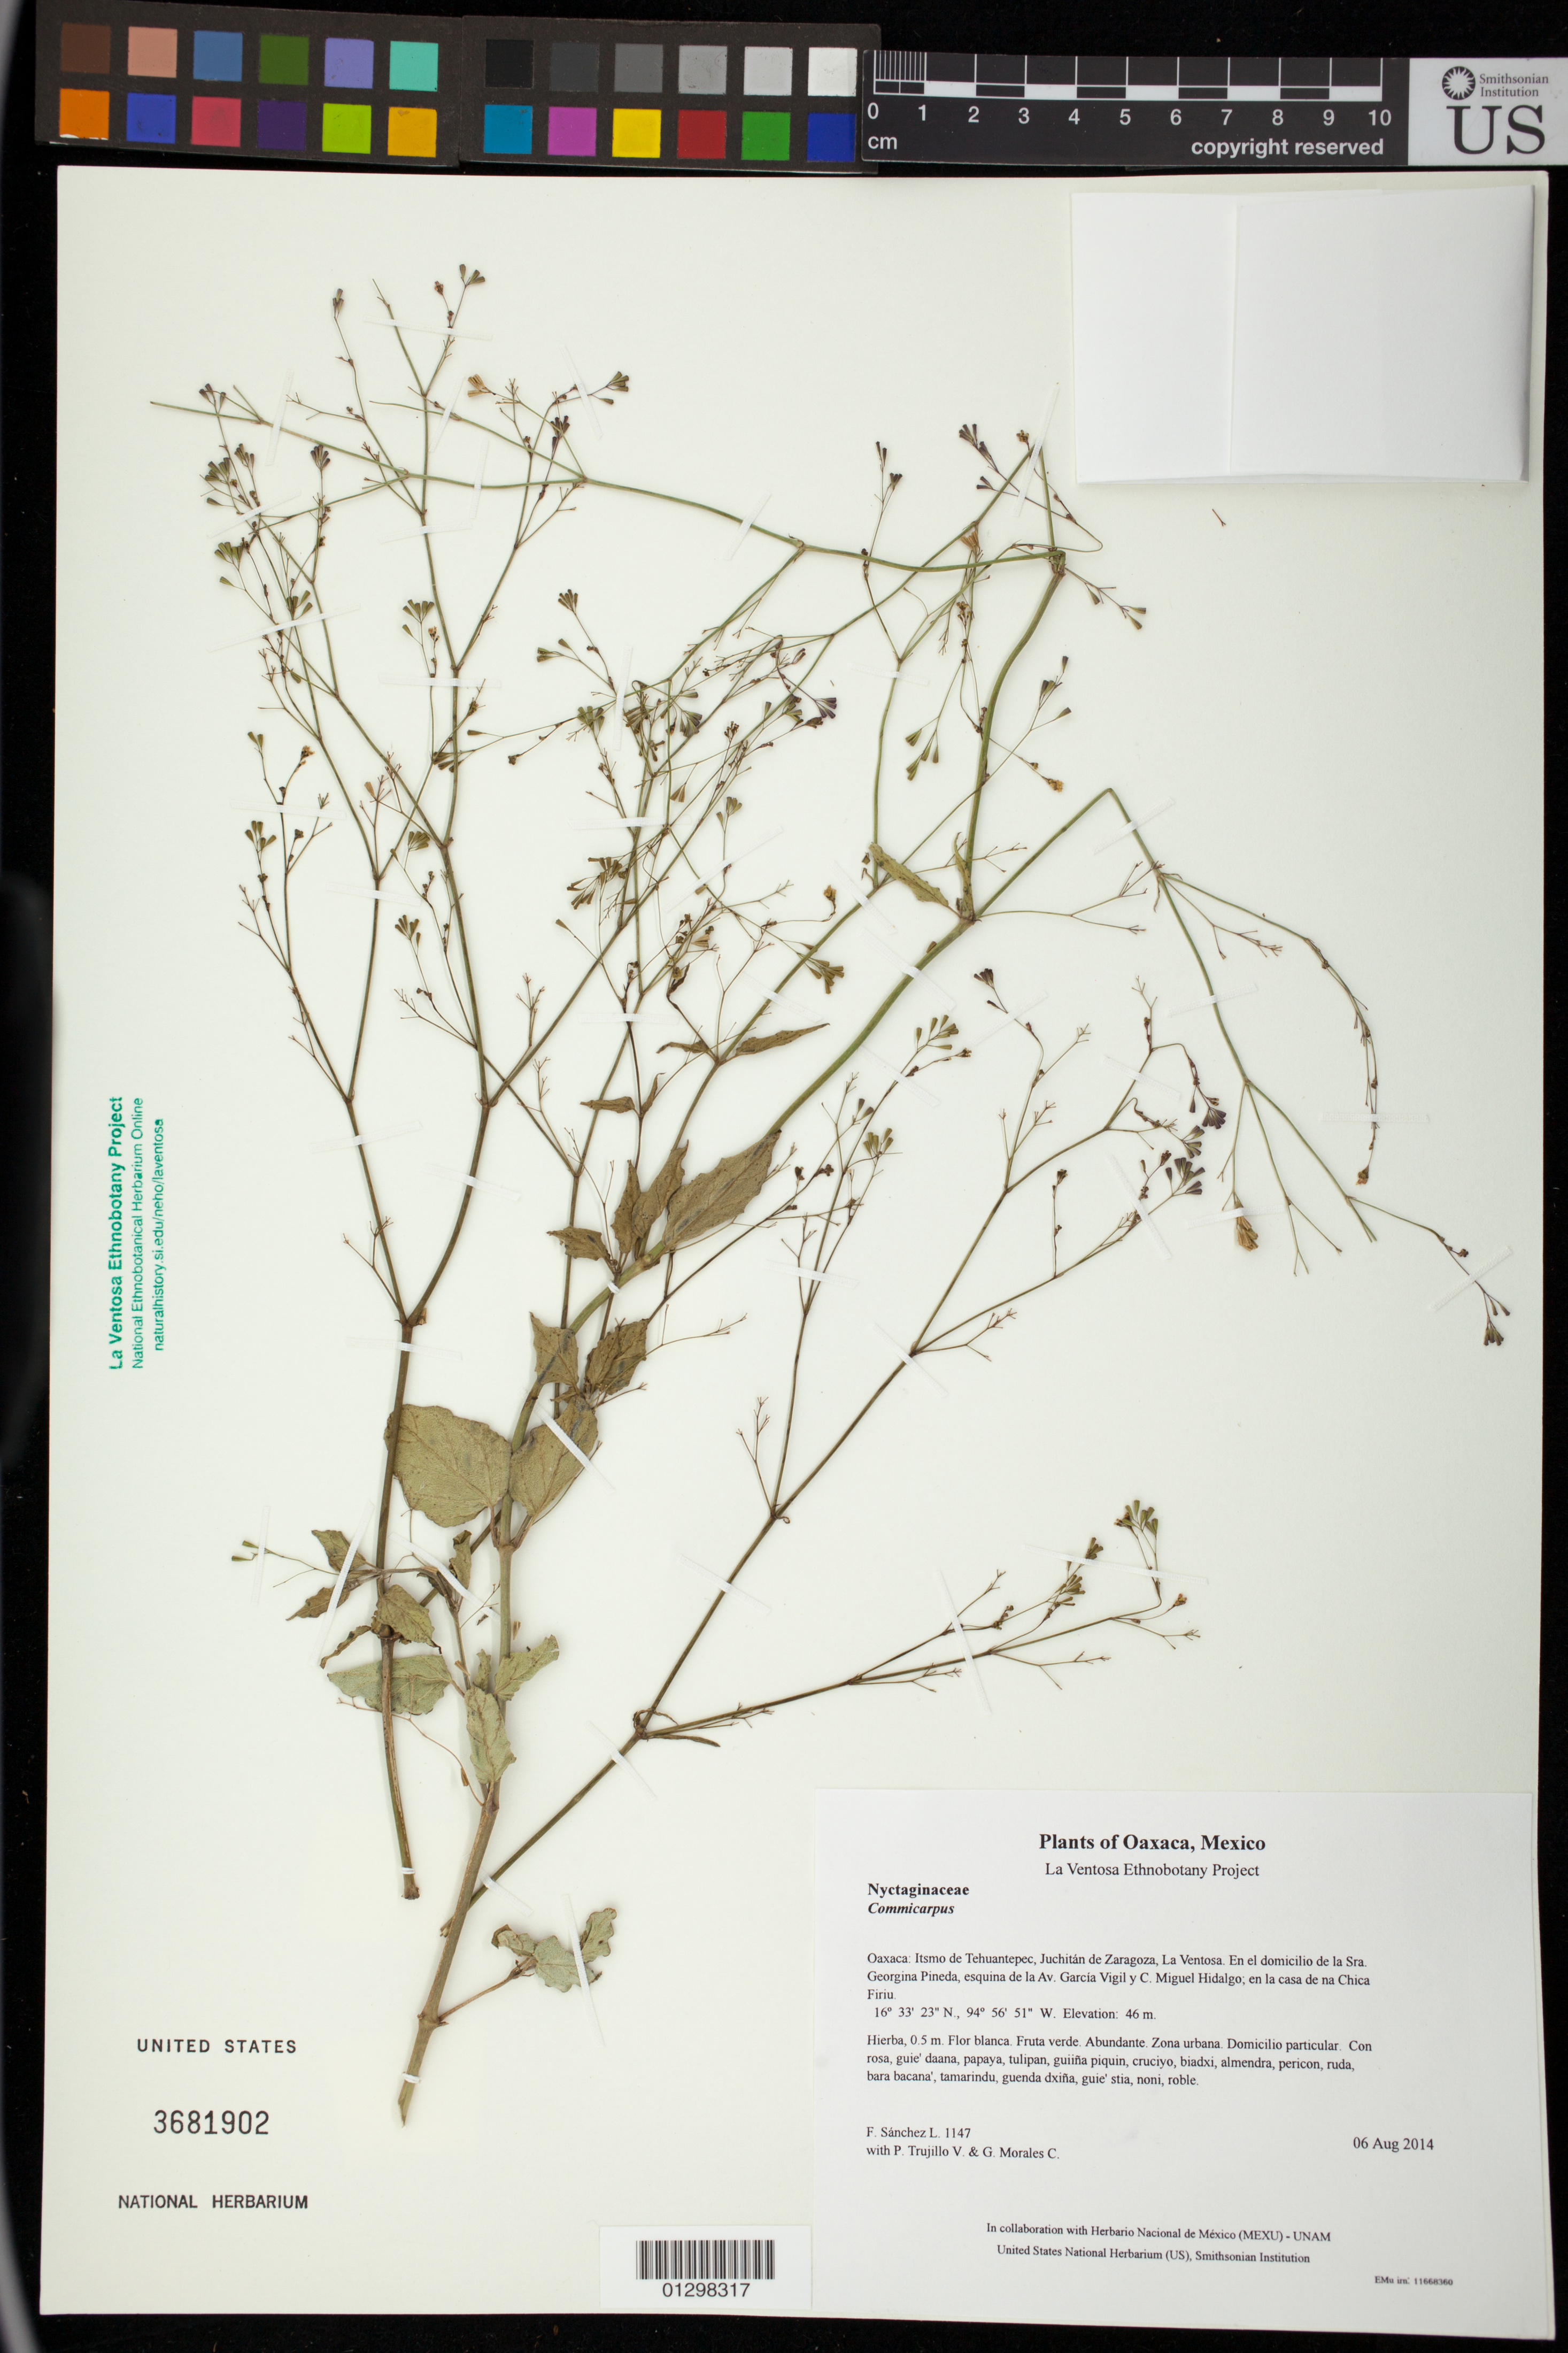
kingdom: Plantae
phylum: Tracheophyta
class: Magnoliopsida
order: Caryophyllales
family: Nyctaginaceae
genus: Boerhavia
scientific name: Boerhavia erecta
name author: L.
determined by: Lot, Emily J.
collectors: F. Sánchez L., P. Trujillo V. & G. Morales C.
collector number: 1147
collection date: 2014-08-06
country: Mexico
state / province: Oaxaca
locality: Itsmo de Tehuantepec, Juchitán de Zaragoza, La Ventosa. En el domicilio de la Sra. Georgina Pineda, esquina de la Av. García Vigil y C. Miguel Hidalgo; en la casa de na Chica Firiu.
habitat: Zona urbana. Domicilio particular.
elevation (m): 46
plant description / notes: JEBOT, MEXU, SERO, US; Guixi bandaga. 0.5 m. Guie' naquichi'. Cuaananaxhi naga'. Stale.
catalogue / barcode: US 3681902